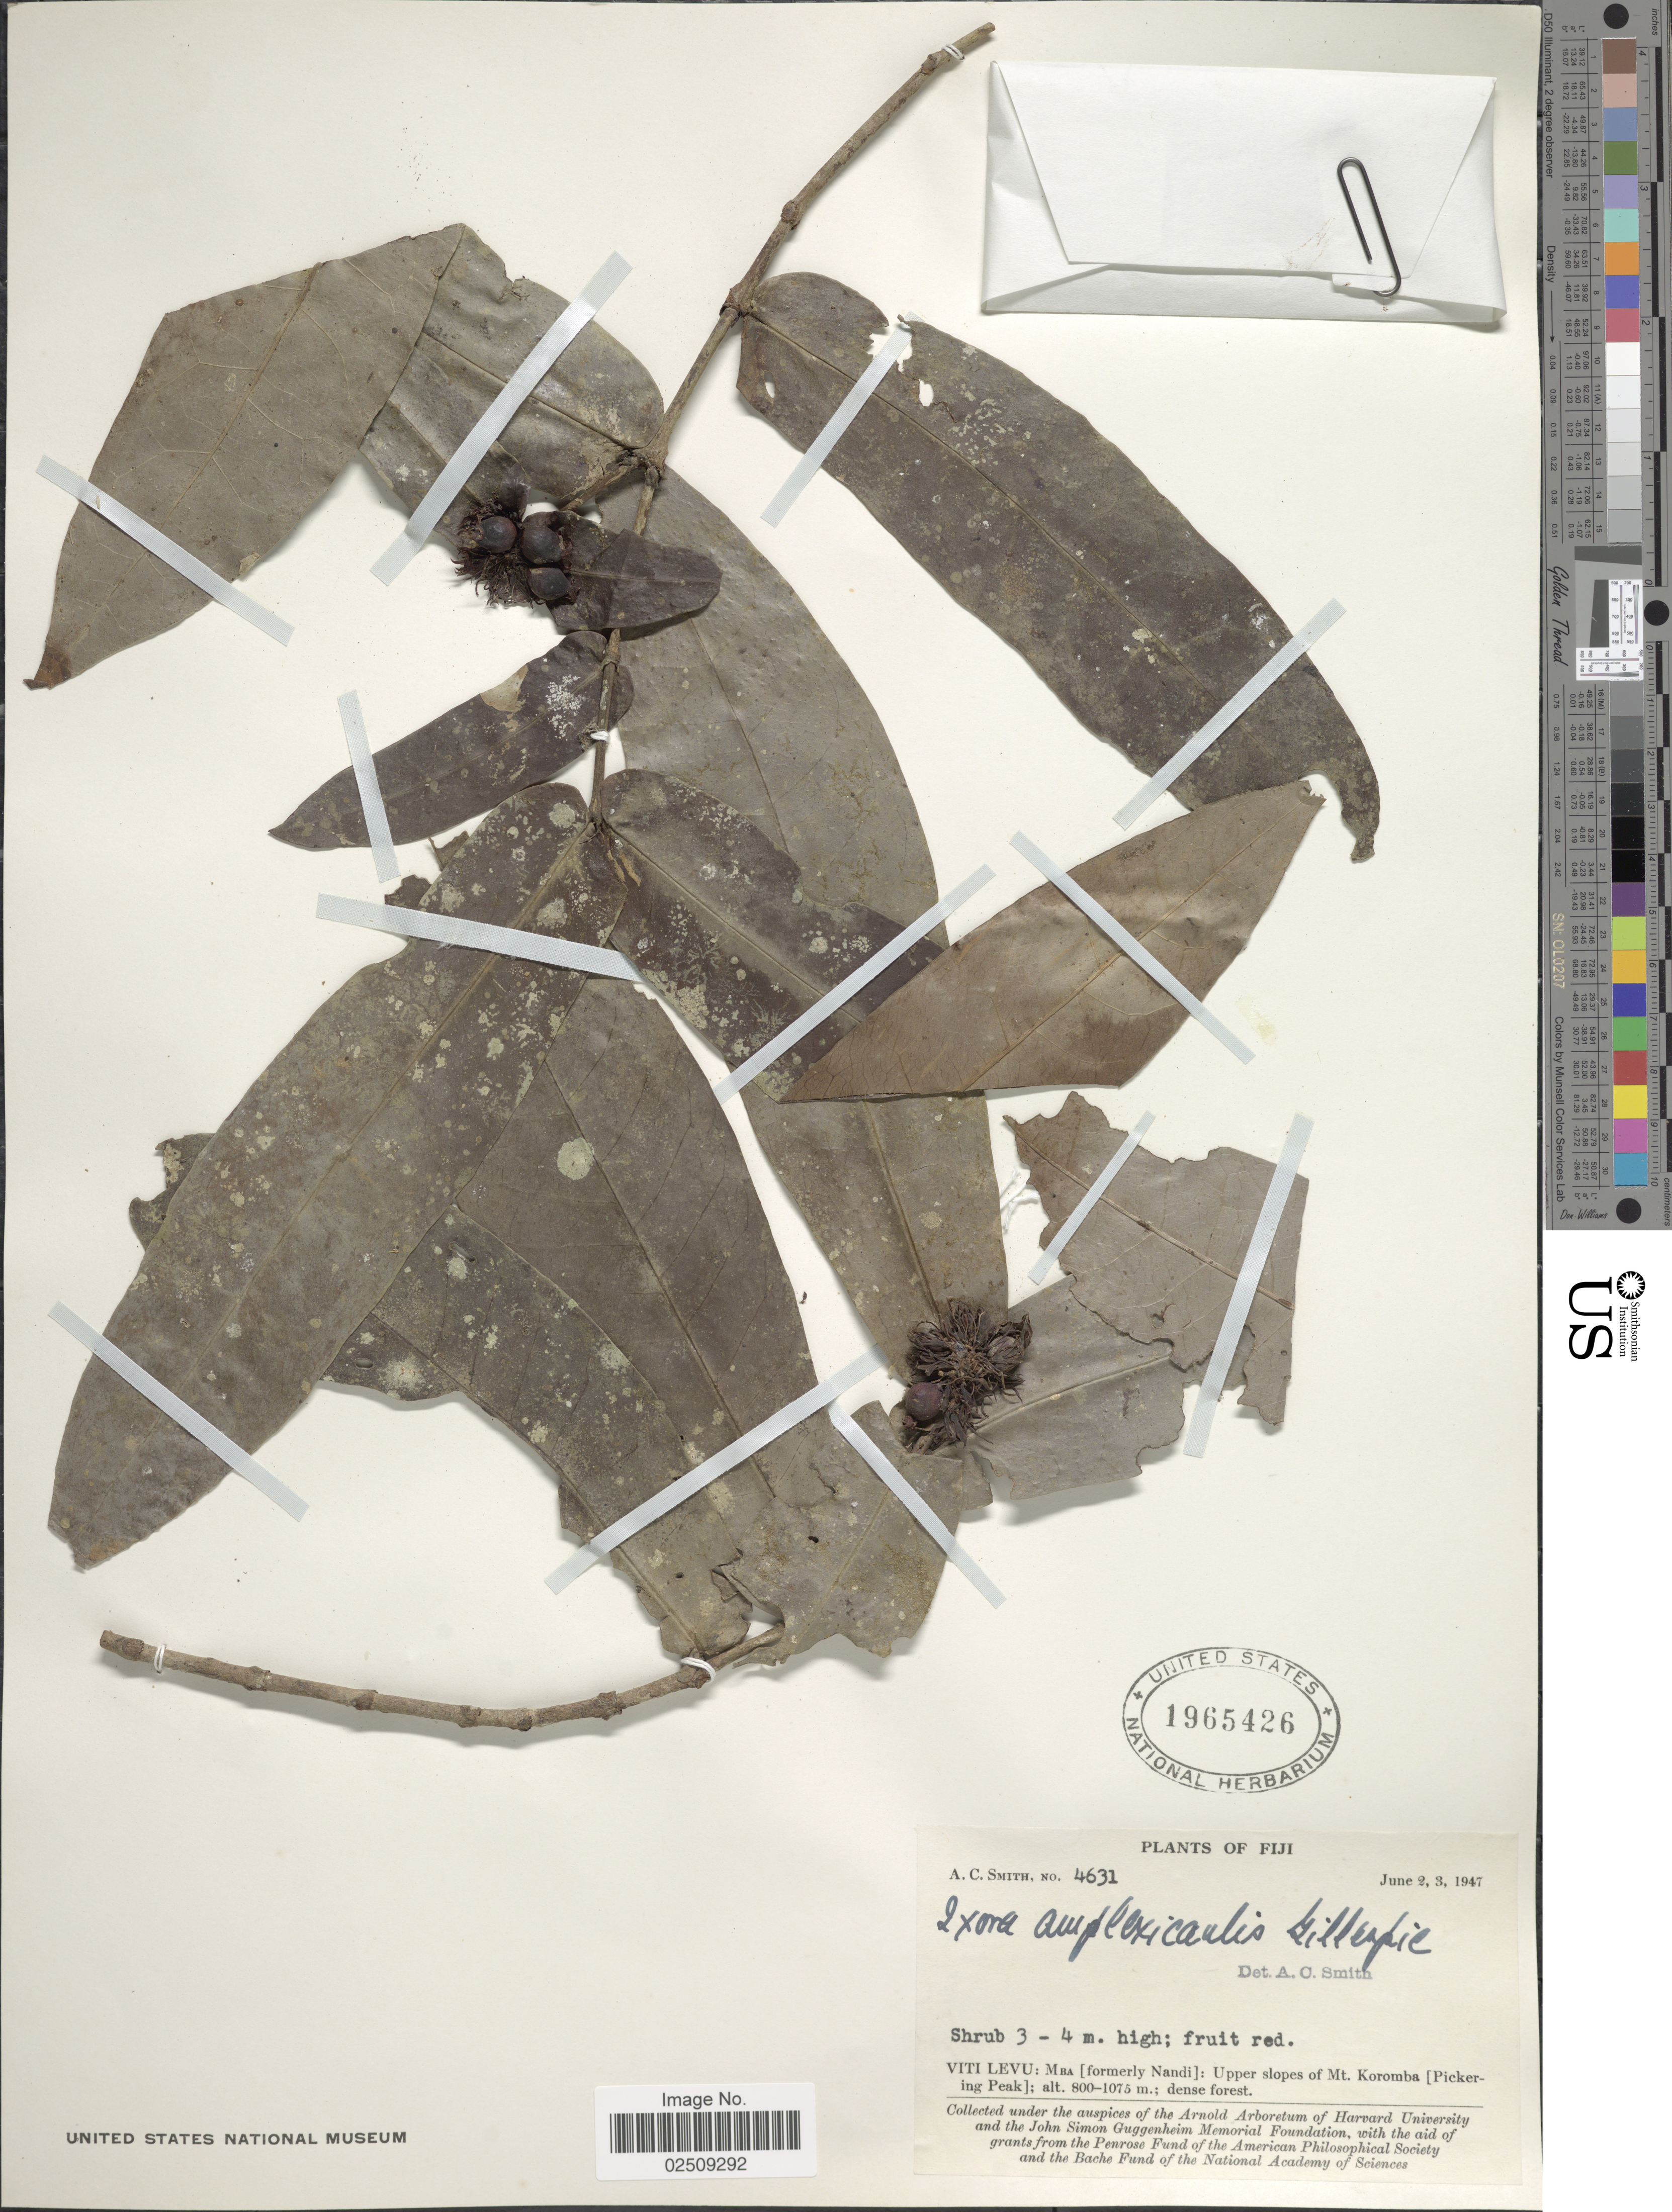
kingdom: Plantae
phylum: Tracheophyta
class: Magnoliopsida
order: Gentianales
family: Rubiaceae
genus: Ixora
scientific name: Ixora amplexicaulis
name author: Gillespie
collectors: A. C. Smith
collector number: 4631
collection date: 1947-06-02/1947-06-03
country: Fiji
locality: Viti Levu: Mba [ formerly Nandi]: upper slopes of Mt. Koromba [Pickering Peak].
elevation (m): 800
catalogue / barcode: US 1965426